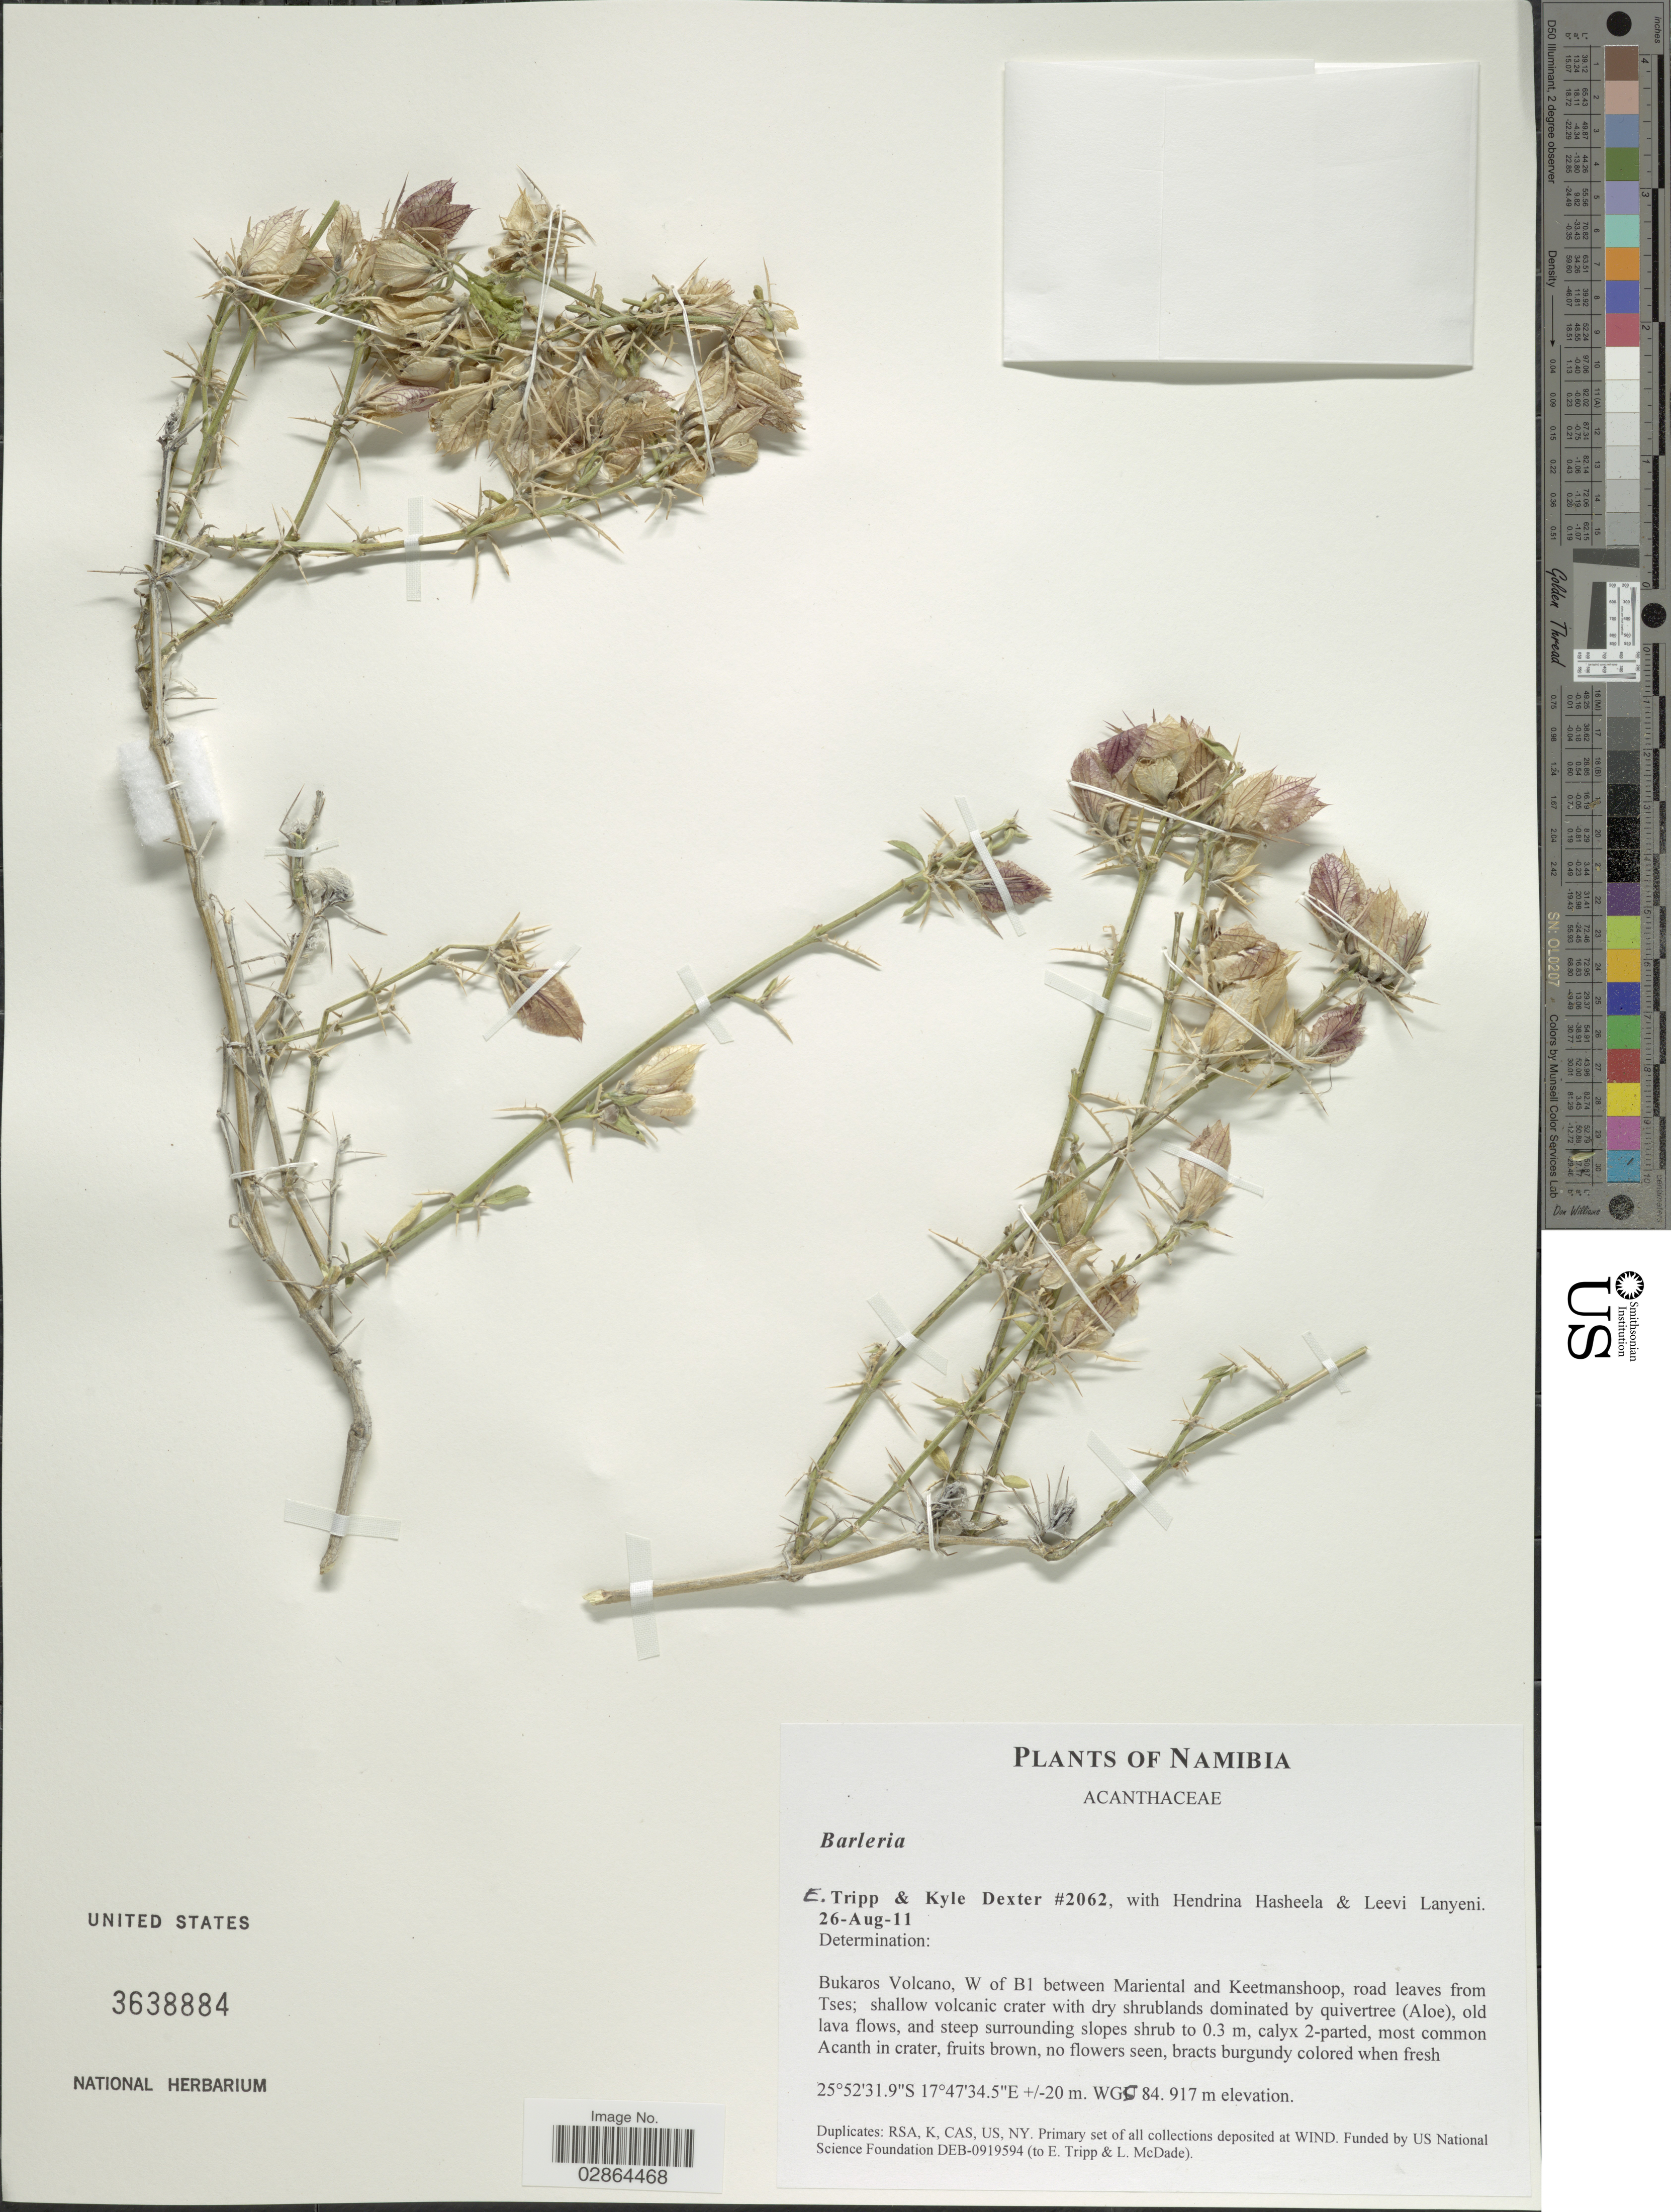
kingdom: Plantae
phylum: Tracheophyta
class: Magnoliopsida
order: Lamiales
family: Acanthaceae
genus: Barleria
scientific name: Barleria sp.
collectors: E. Tripp, K. Dexter, H. Hasheela & L. Lanyeni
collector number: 2062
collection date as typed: Transcribed d/m/y: 26/8/11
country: Namibia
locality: Bukaros Volcano, W of B1 between Mariental and Keetmanshoop, road leaves from Tses.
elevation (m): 917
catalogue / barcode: US 3638884